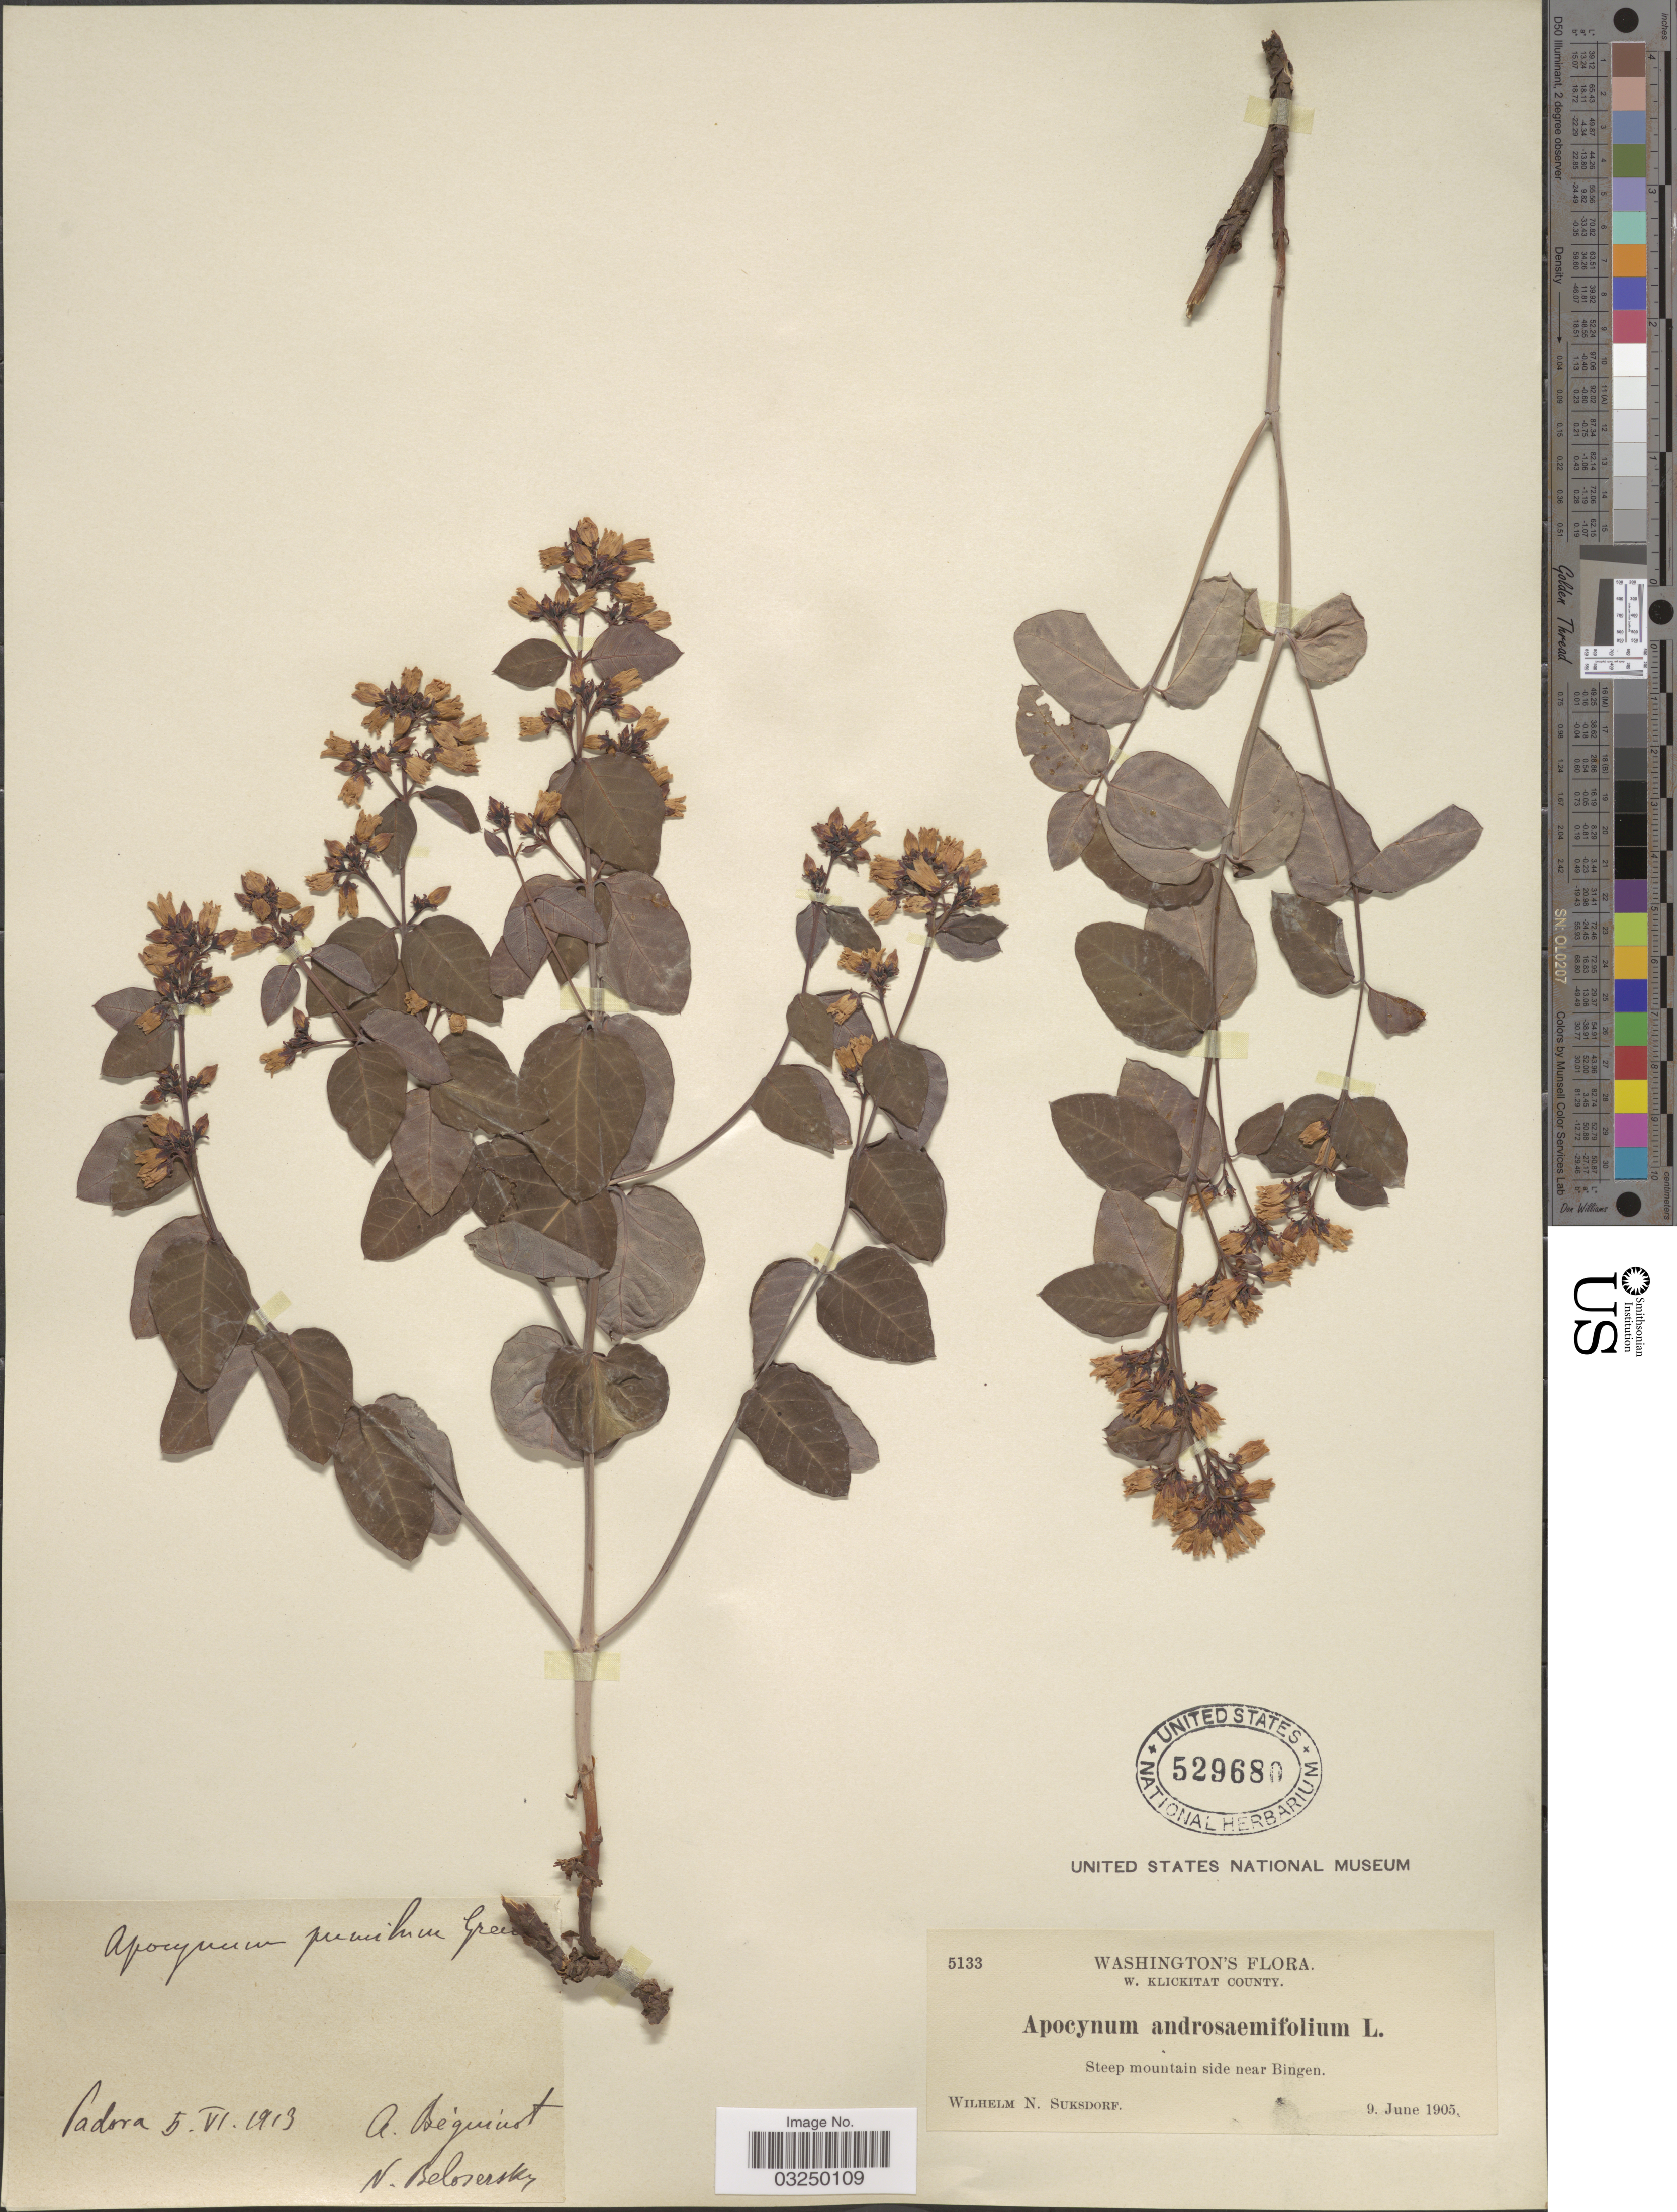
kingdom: Plantae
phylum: Tracheophyta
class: Magnoliopsida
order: Gentianales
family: Apocynaceae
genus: Apocynum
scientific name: Apocynum pumilum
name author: (A. Gray) Greene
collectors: W. N. Suksdorf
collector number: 5133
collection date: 1905-06-09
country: United States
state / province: Washington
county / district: Klickitat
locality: W. Klickitat County. Steep mountain side near Bingen.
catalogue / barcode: US 529680